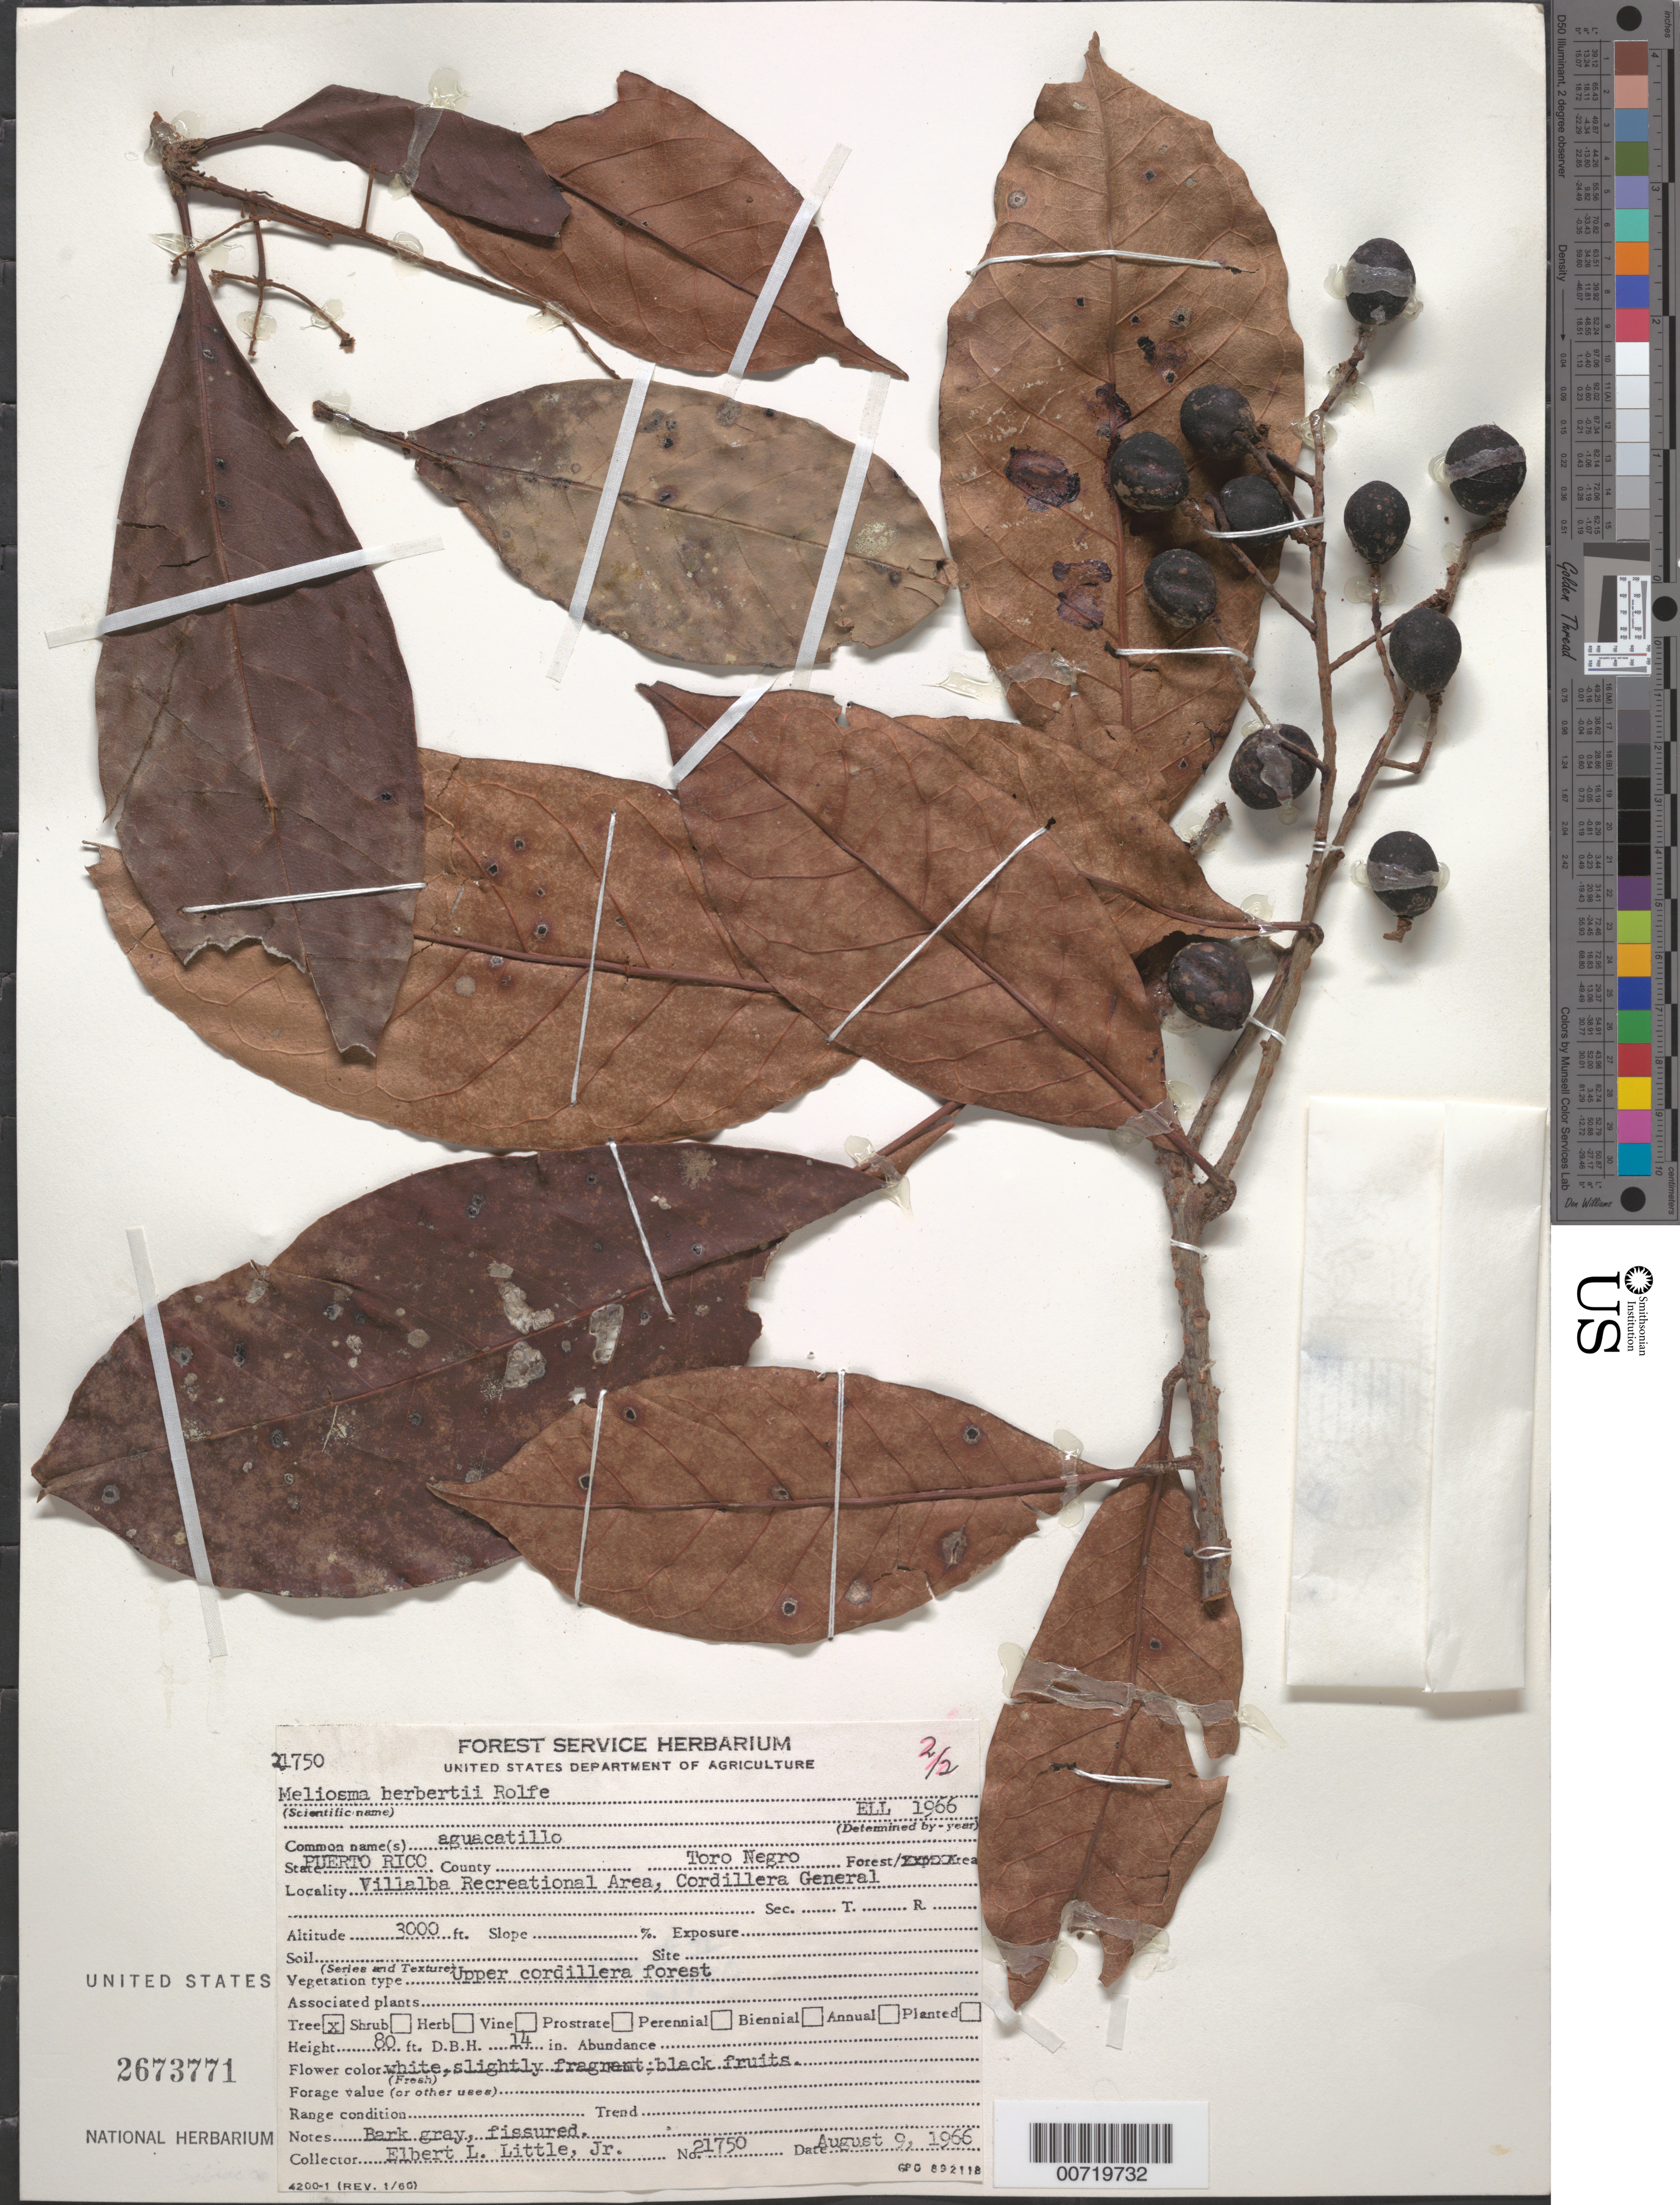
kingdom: Plantae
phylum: Tracheophyta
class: Magnoliopsida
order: Proteales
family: Sabiaceae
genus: Meliosma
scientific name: Meliosma herbertii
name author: Rolfe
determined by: Little, Elbert L., Jr., (FSSR), United States Department of Agriculture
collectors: E. L. Little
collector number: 21750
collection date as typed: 09 Aug 1966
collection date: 1966-08-09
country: Puerto Rico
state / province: Villalba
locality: Villalba Recreational Area, Cordillera General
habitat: Upper cordillera forest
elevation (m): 914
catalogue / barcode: US 2673771